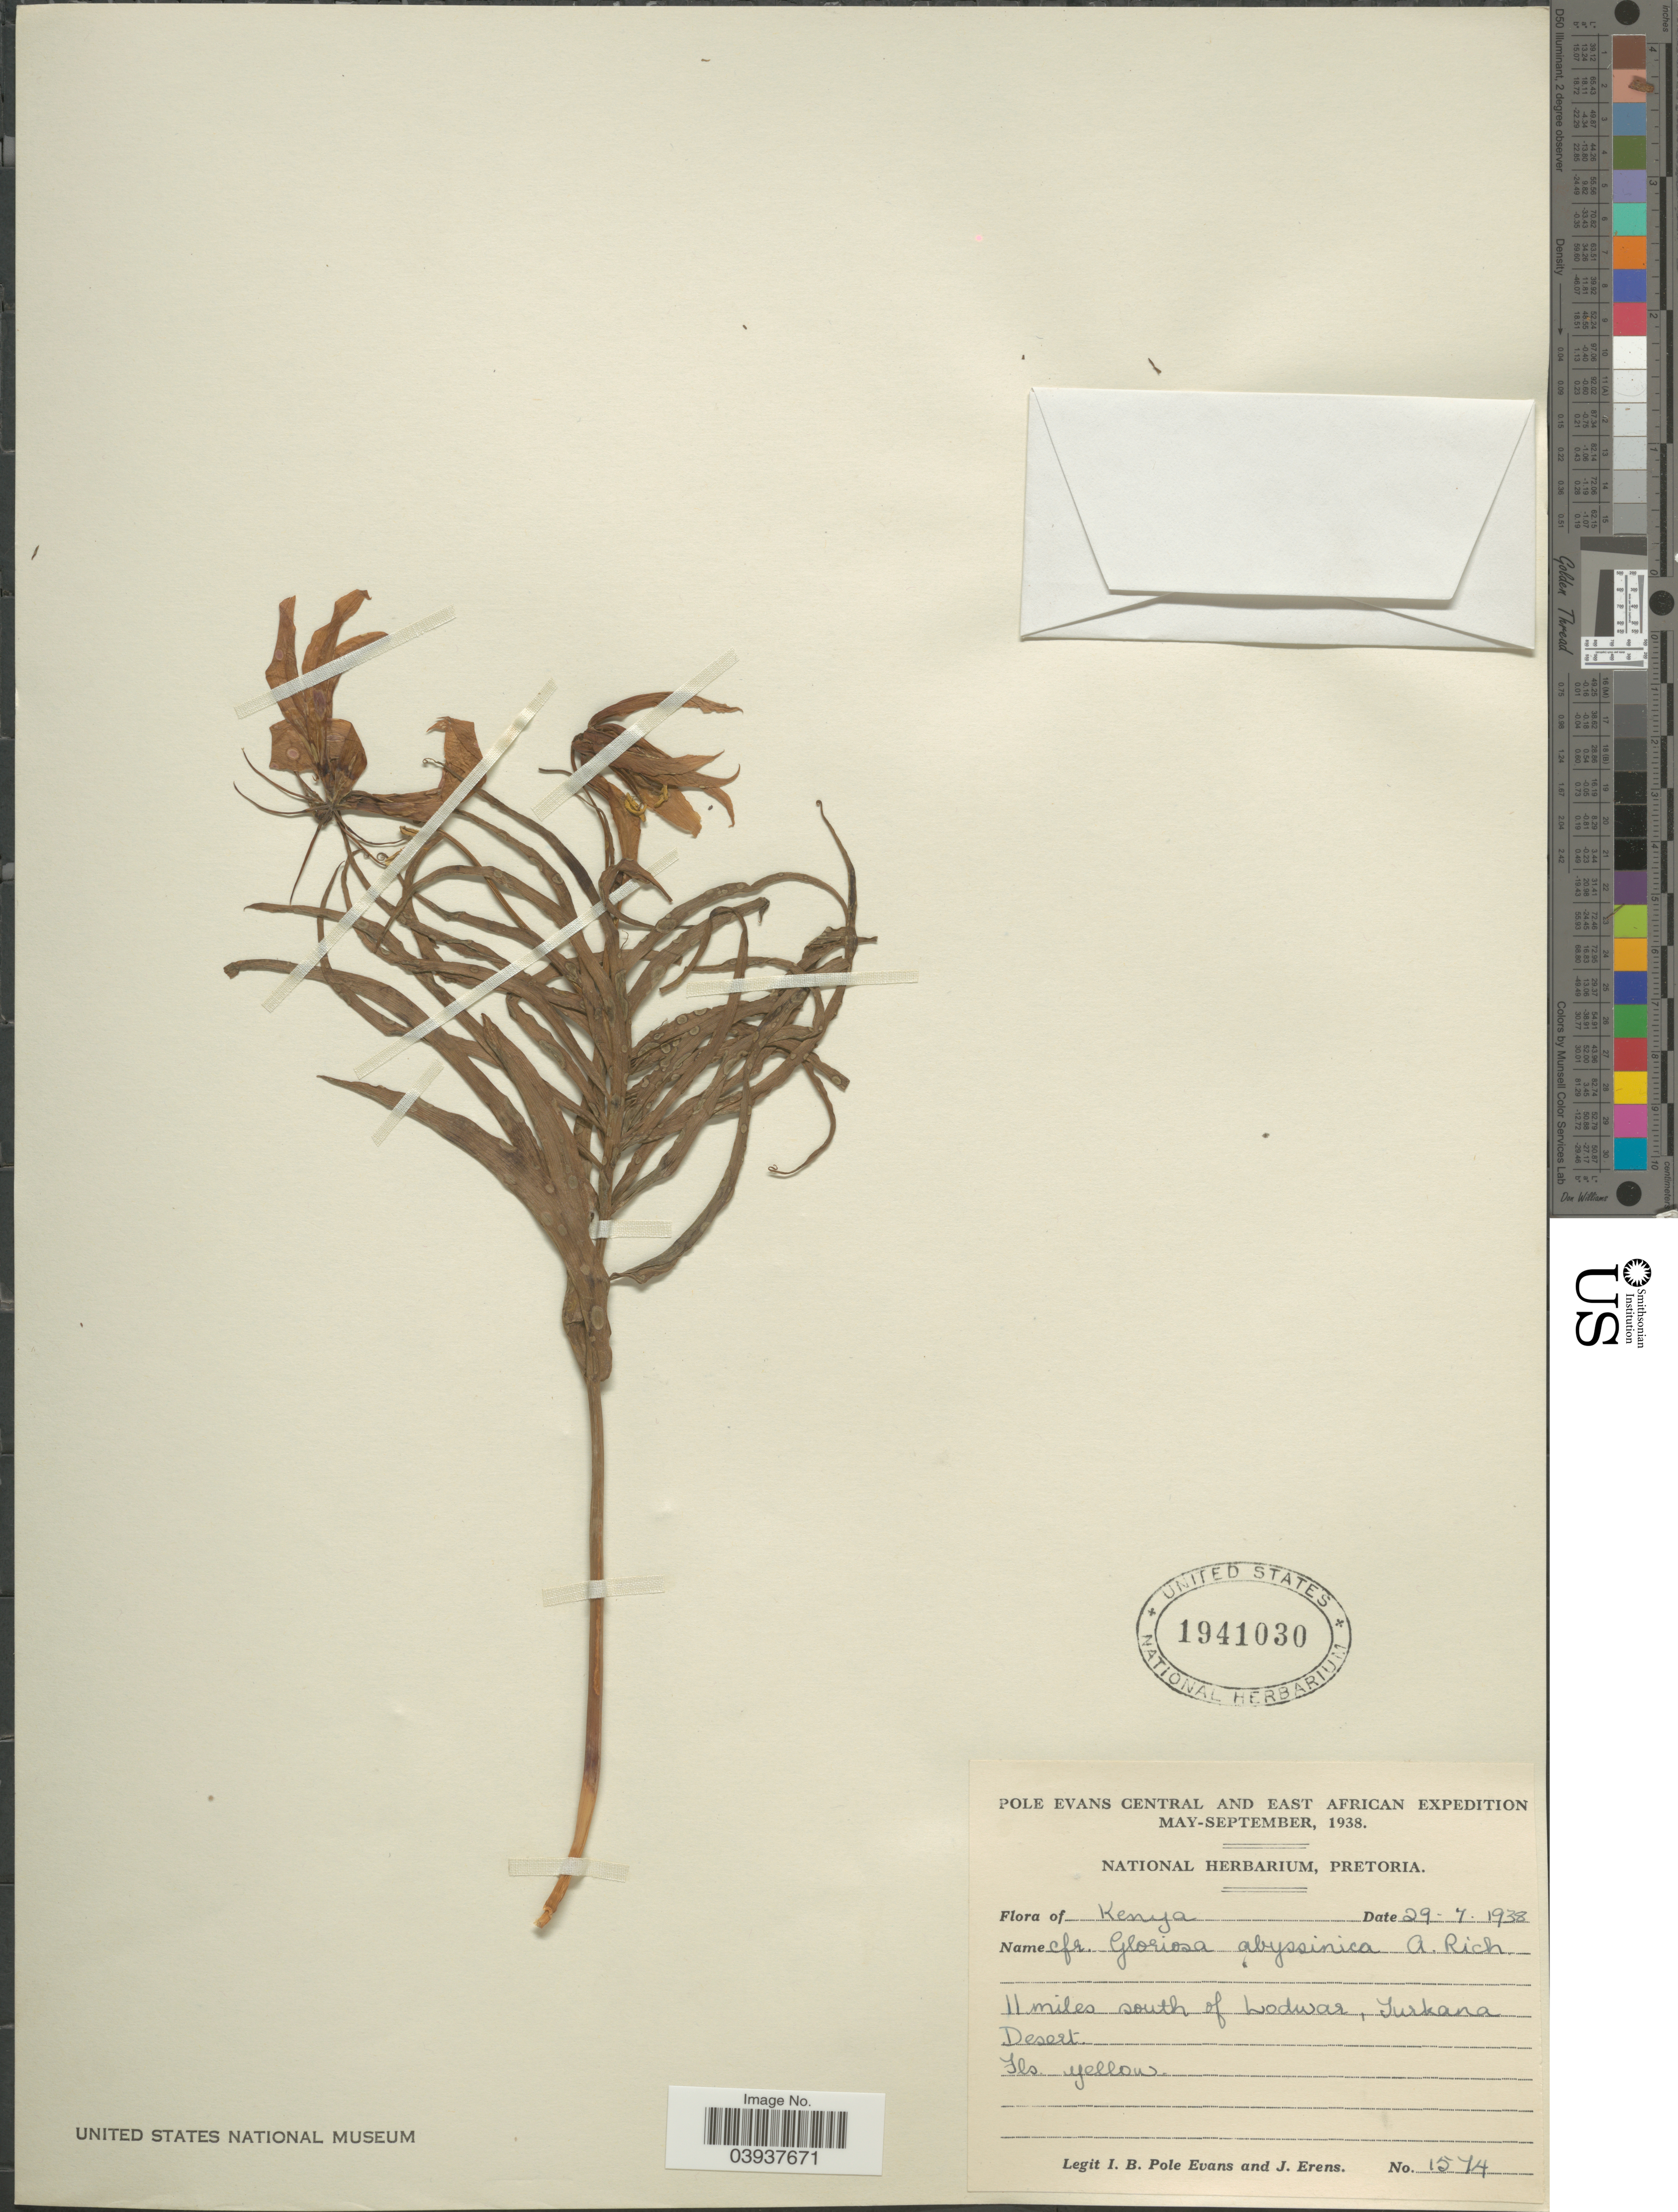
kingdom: Plantae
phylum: Tracheophyta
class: Liliopsida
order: Liliales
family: Colchicaceae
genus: Gloriosa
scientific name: Gloriosa abyssinica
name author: A. Rich.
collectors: I. B. Pole-Evans & J. Erens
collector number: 1574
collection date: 1938-07-29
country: Kenya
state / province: Turkana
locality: Central and East African. 11 miles south of Lodwar, Turkana Desert.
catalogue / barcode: US 1941030